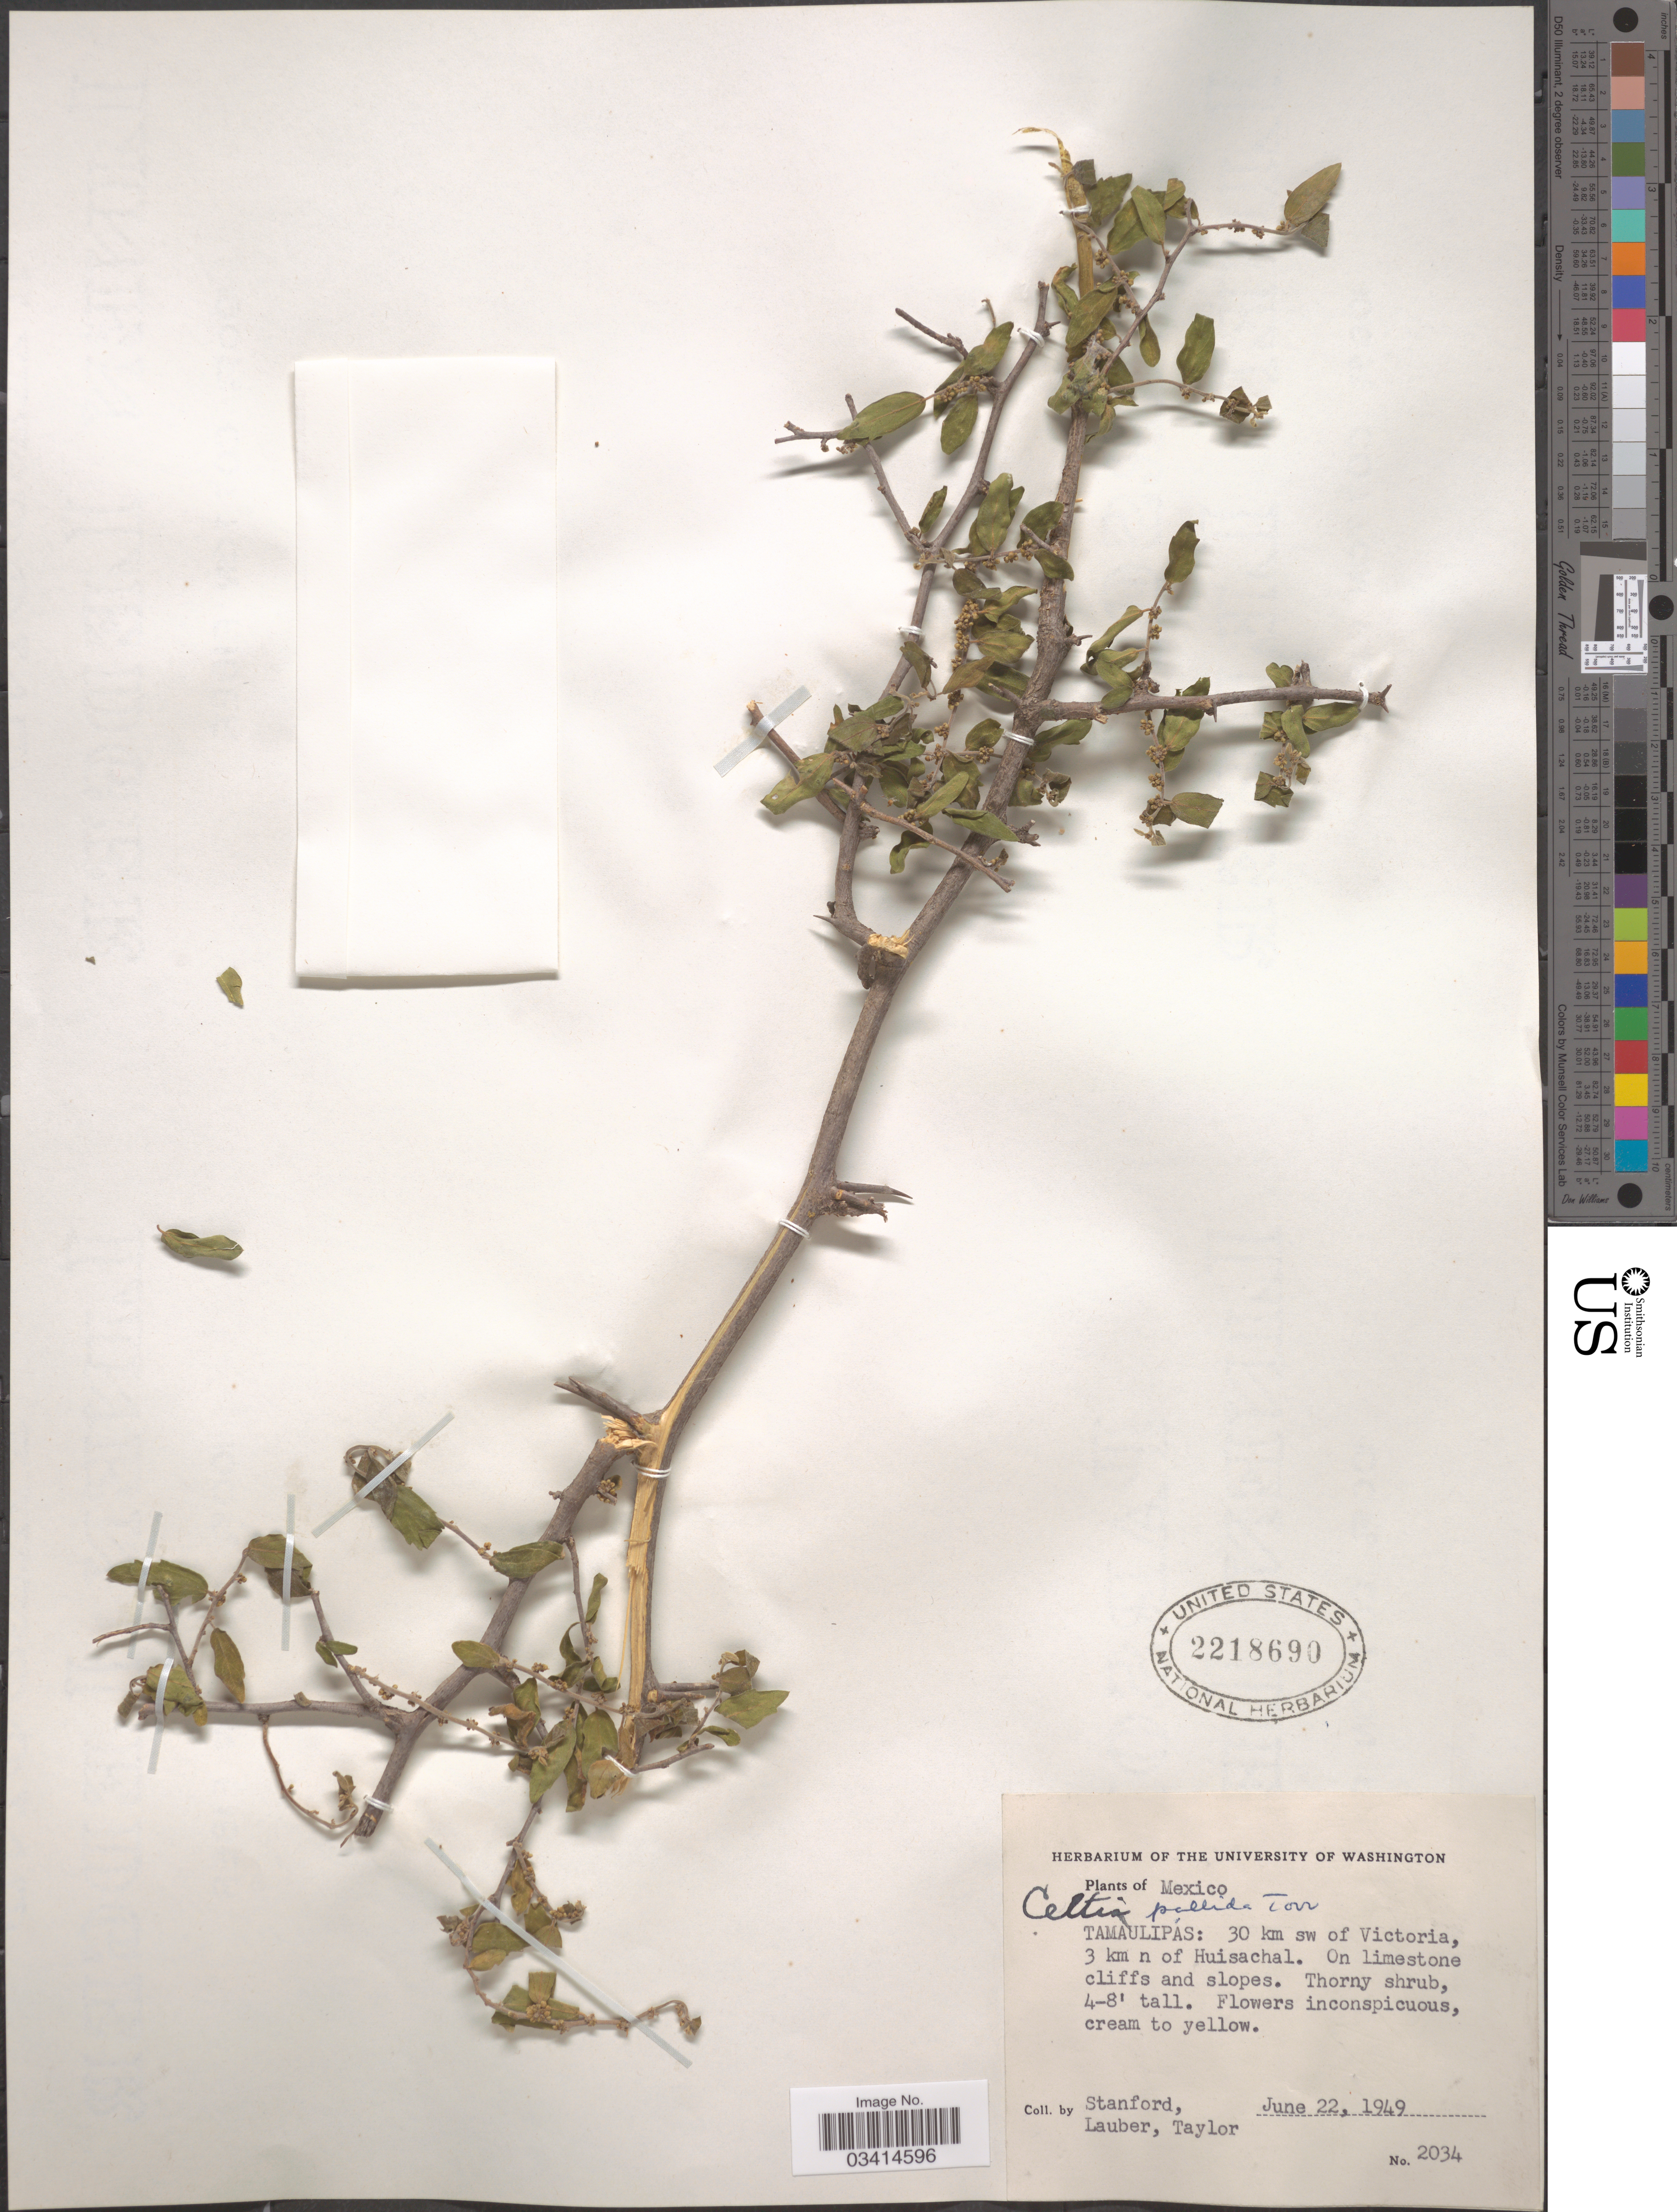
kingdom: Plantae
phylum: Tracheophyta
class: Magnoliopsida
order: Rosales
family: Cannabaceae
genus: Celtis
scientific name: Celtis pallida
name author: Torr. in Emory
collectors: -. Stanford, Lauber, -- & -- Taylor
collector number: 2034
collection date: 1949-06-22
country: Mexico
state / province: Tamaulipas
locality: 30 km sw of Victoria, 3 km n of Huisachal.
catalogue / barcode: US 2218690